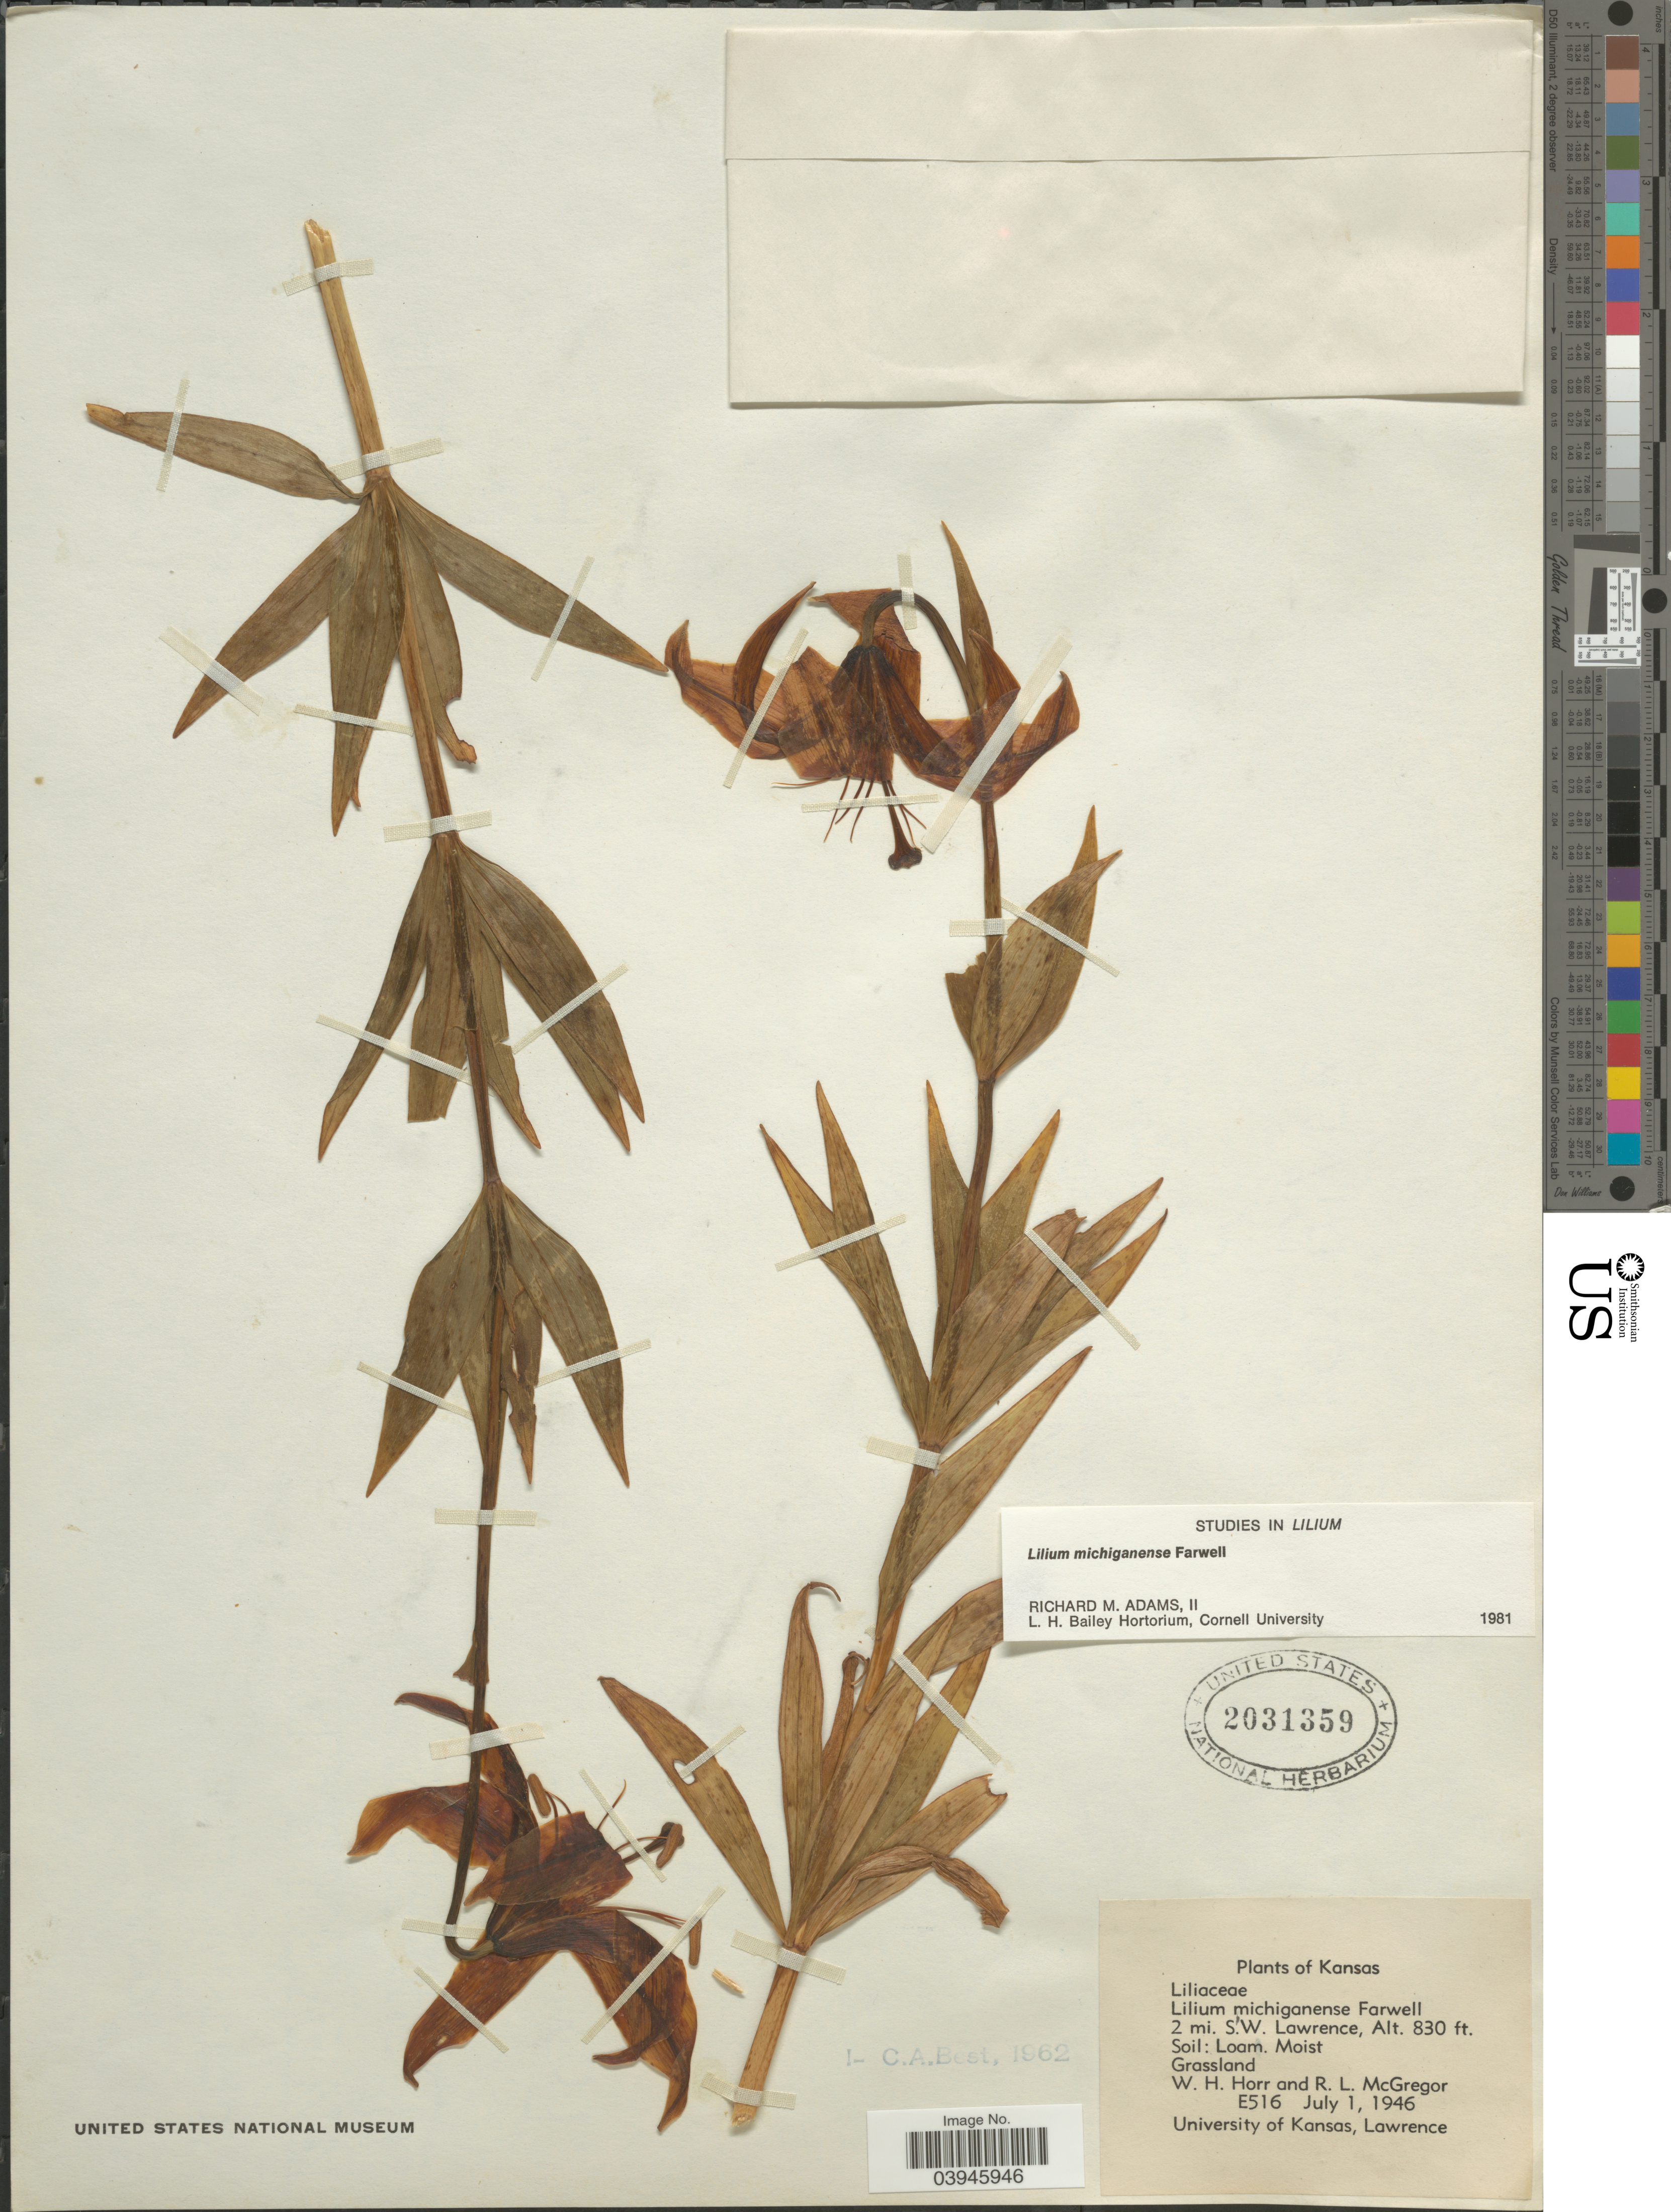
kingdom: Plantae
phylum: Tracheophyta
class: Liliopsida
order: Liliales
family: Liliaceae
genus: Lilium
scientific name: Lilium michiganense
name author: Farw.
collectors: W. H. Horr & R. McGregor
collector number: E516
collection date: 1946-07-01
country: United States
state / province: Kansas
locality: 2 mi. S.W. Lawrence.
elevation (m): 253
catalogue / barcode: US 2031359